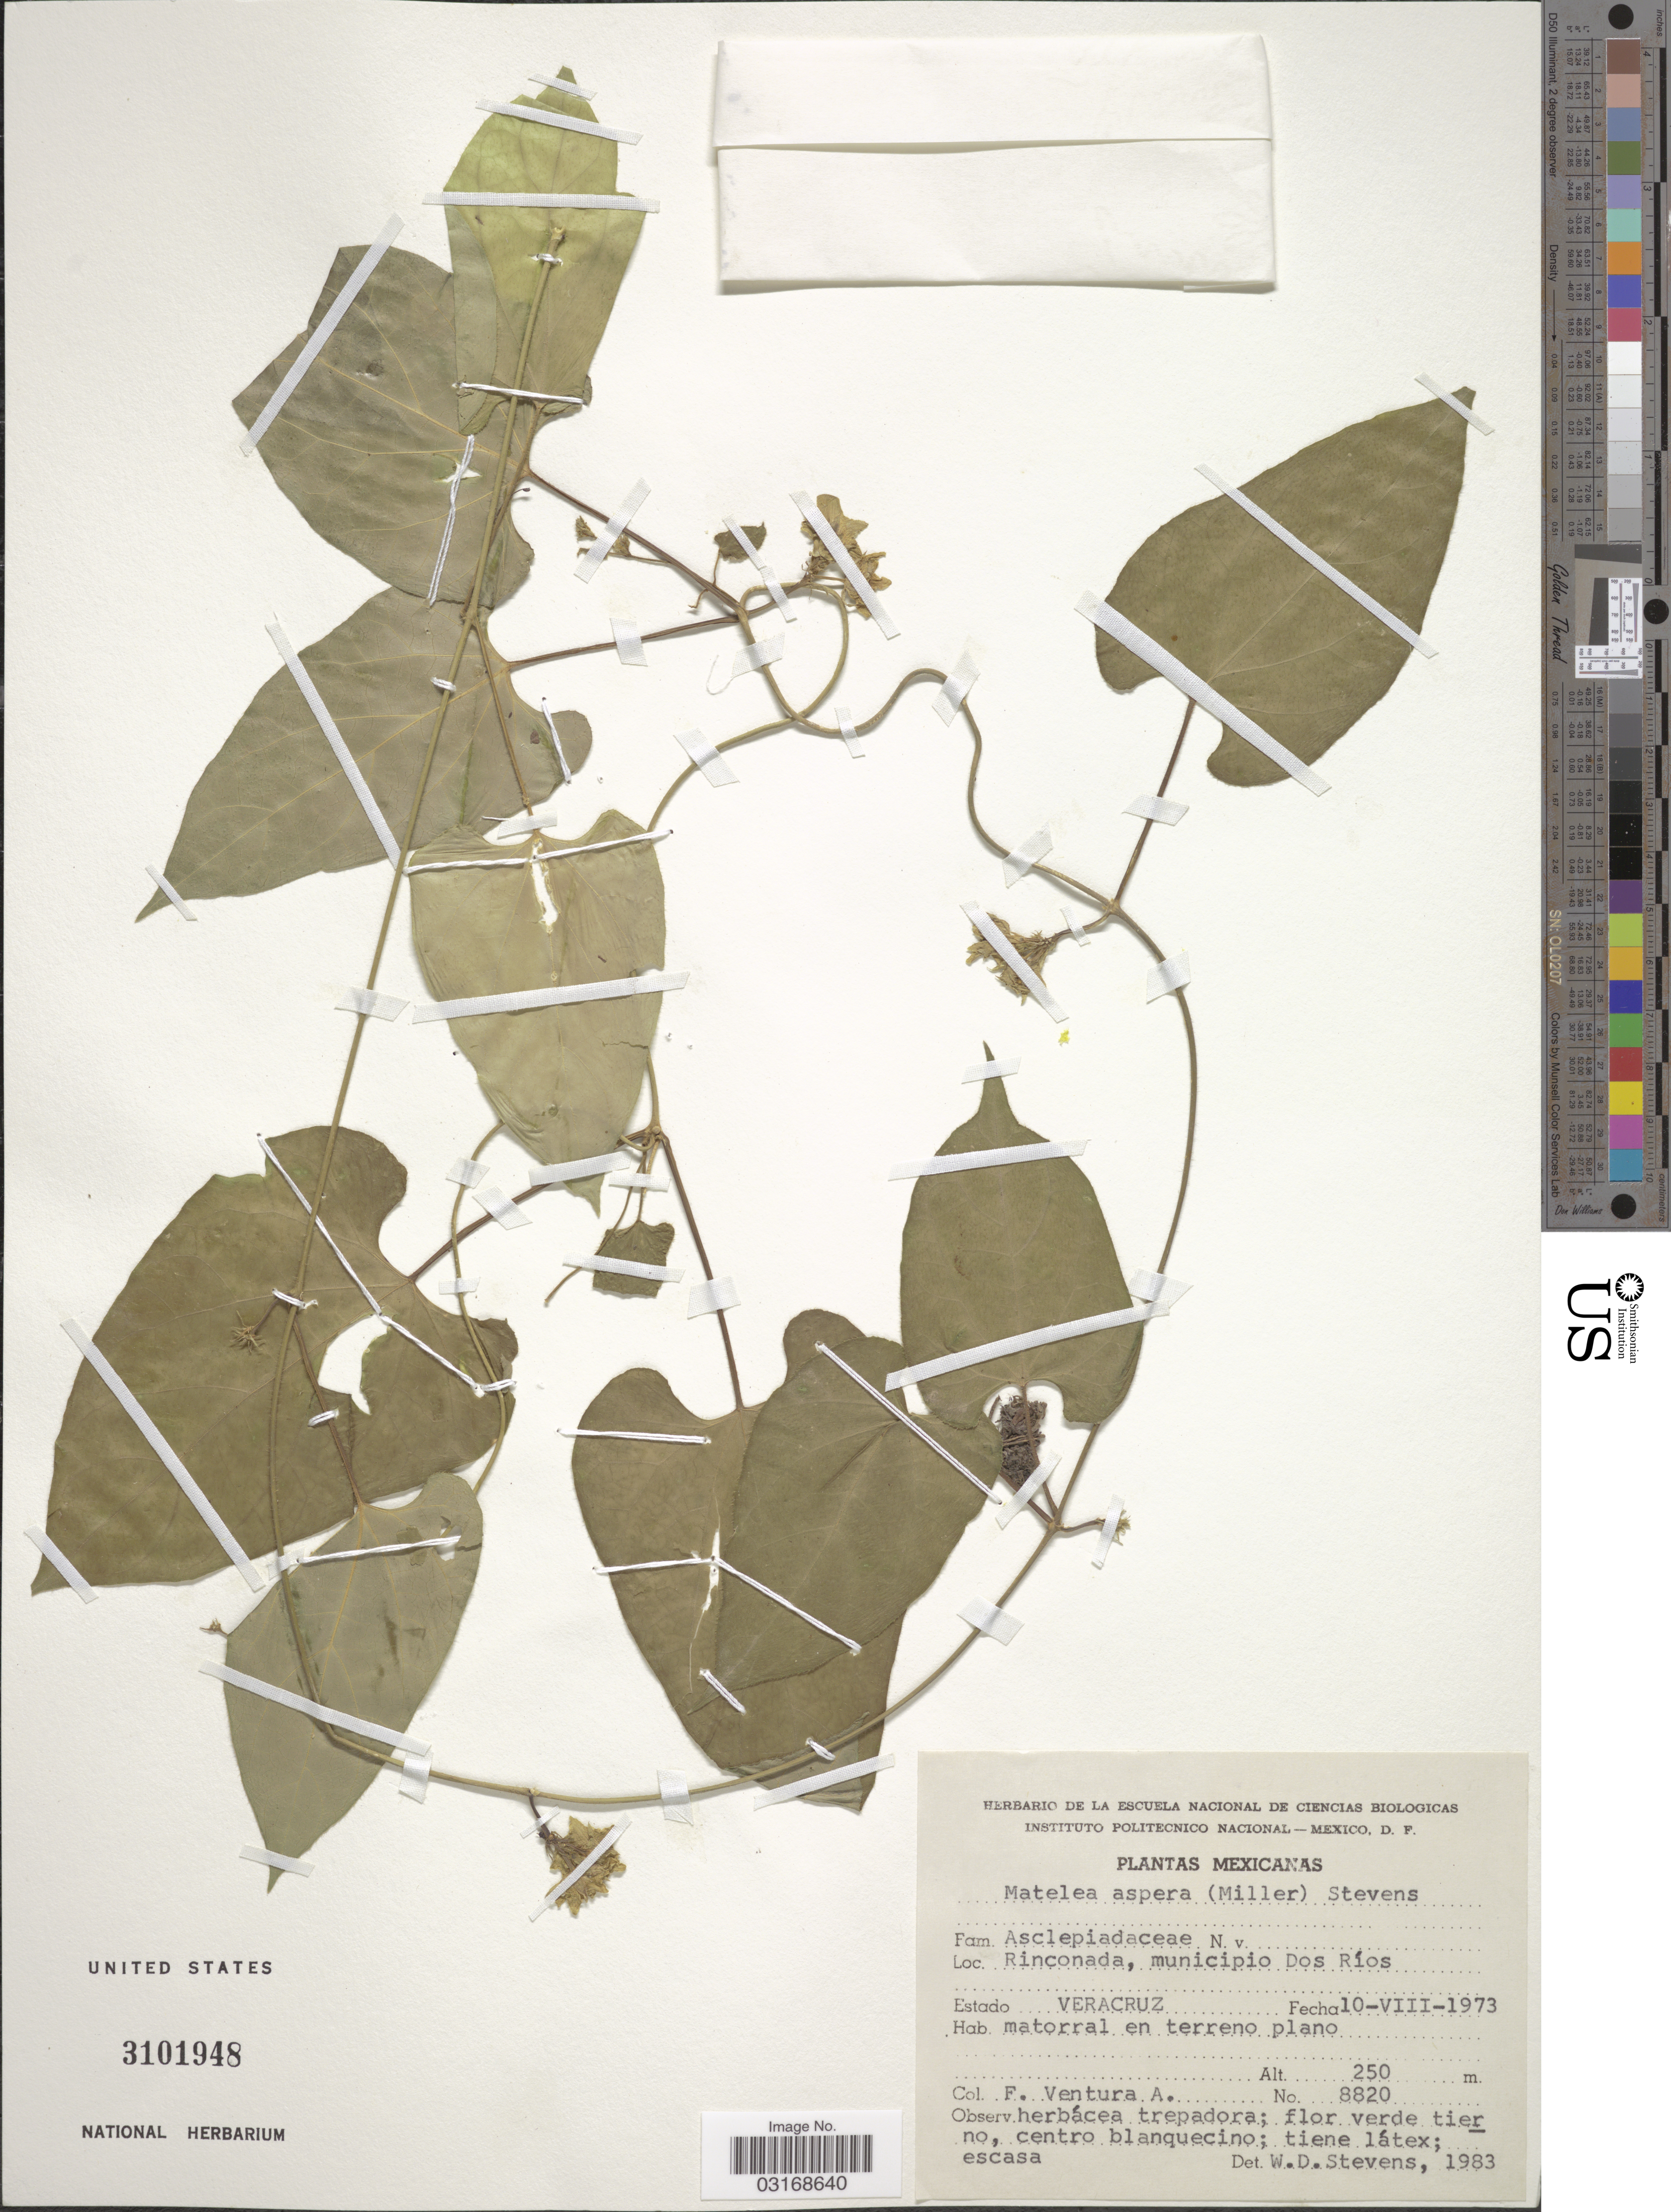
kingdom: Plantae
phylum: Tracheophyta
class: Magnoliopsida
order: Gentianales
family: Apocynaceae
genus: Matelea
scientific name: Matelea aspera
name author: (Mill.) W.D. Stevens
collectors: F. Ventura A.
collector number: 8820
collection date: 1973-08-10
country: Mexico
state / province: Veracruz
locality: Rinconada, municipio Dos Ríos. Estado Veracruz.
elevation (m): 250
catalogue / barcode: US 3101948